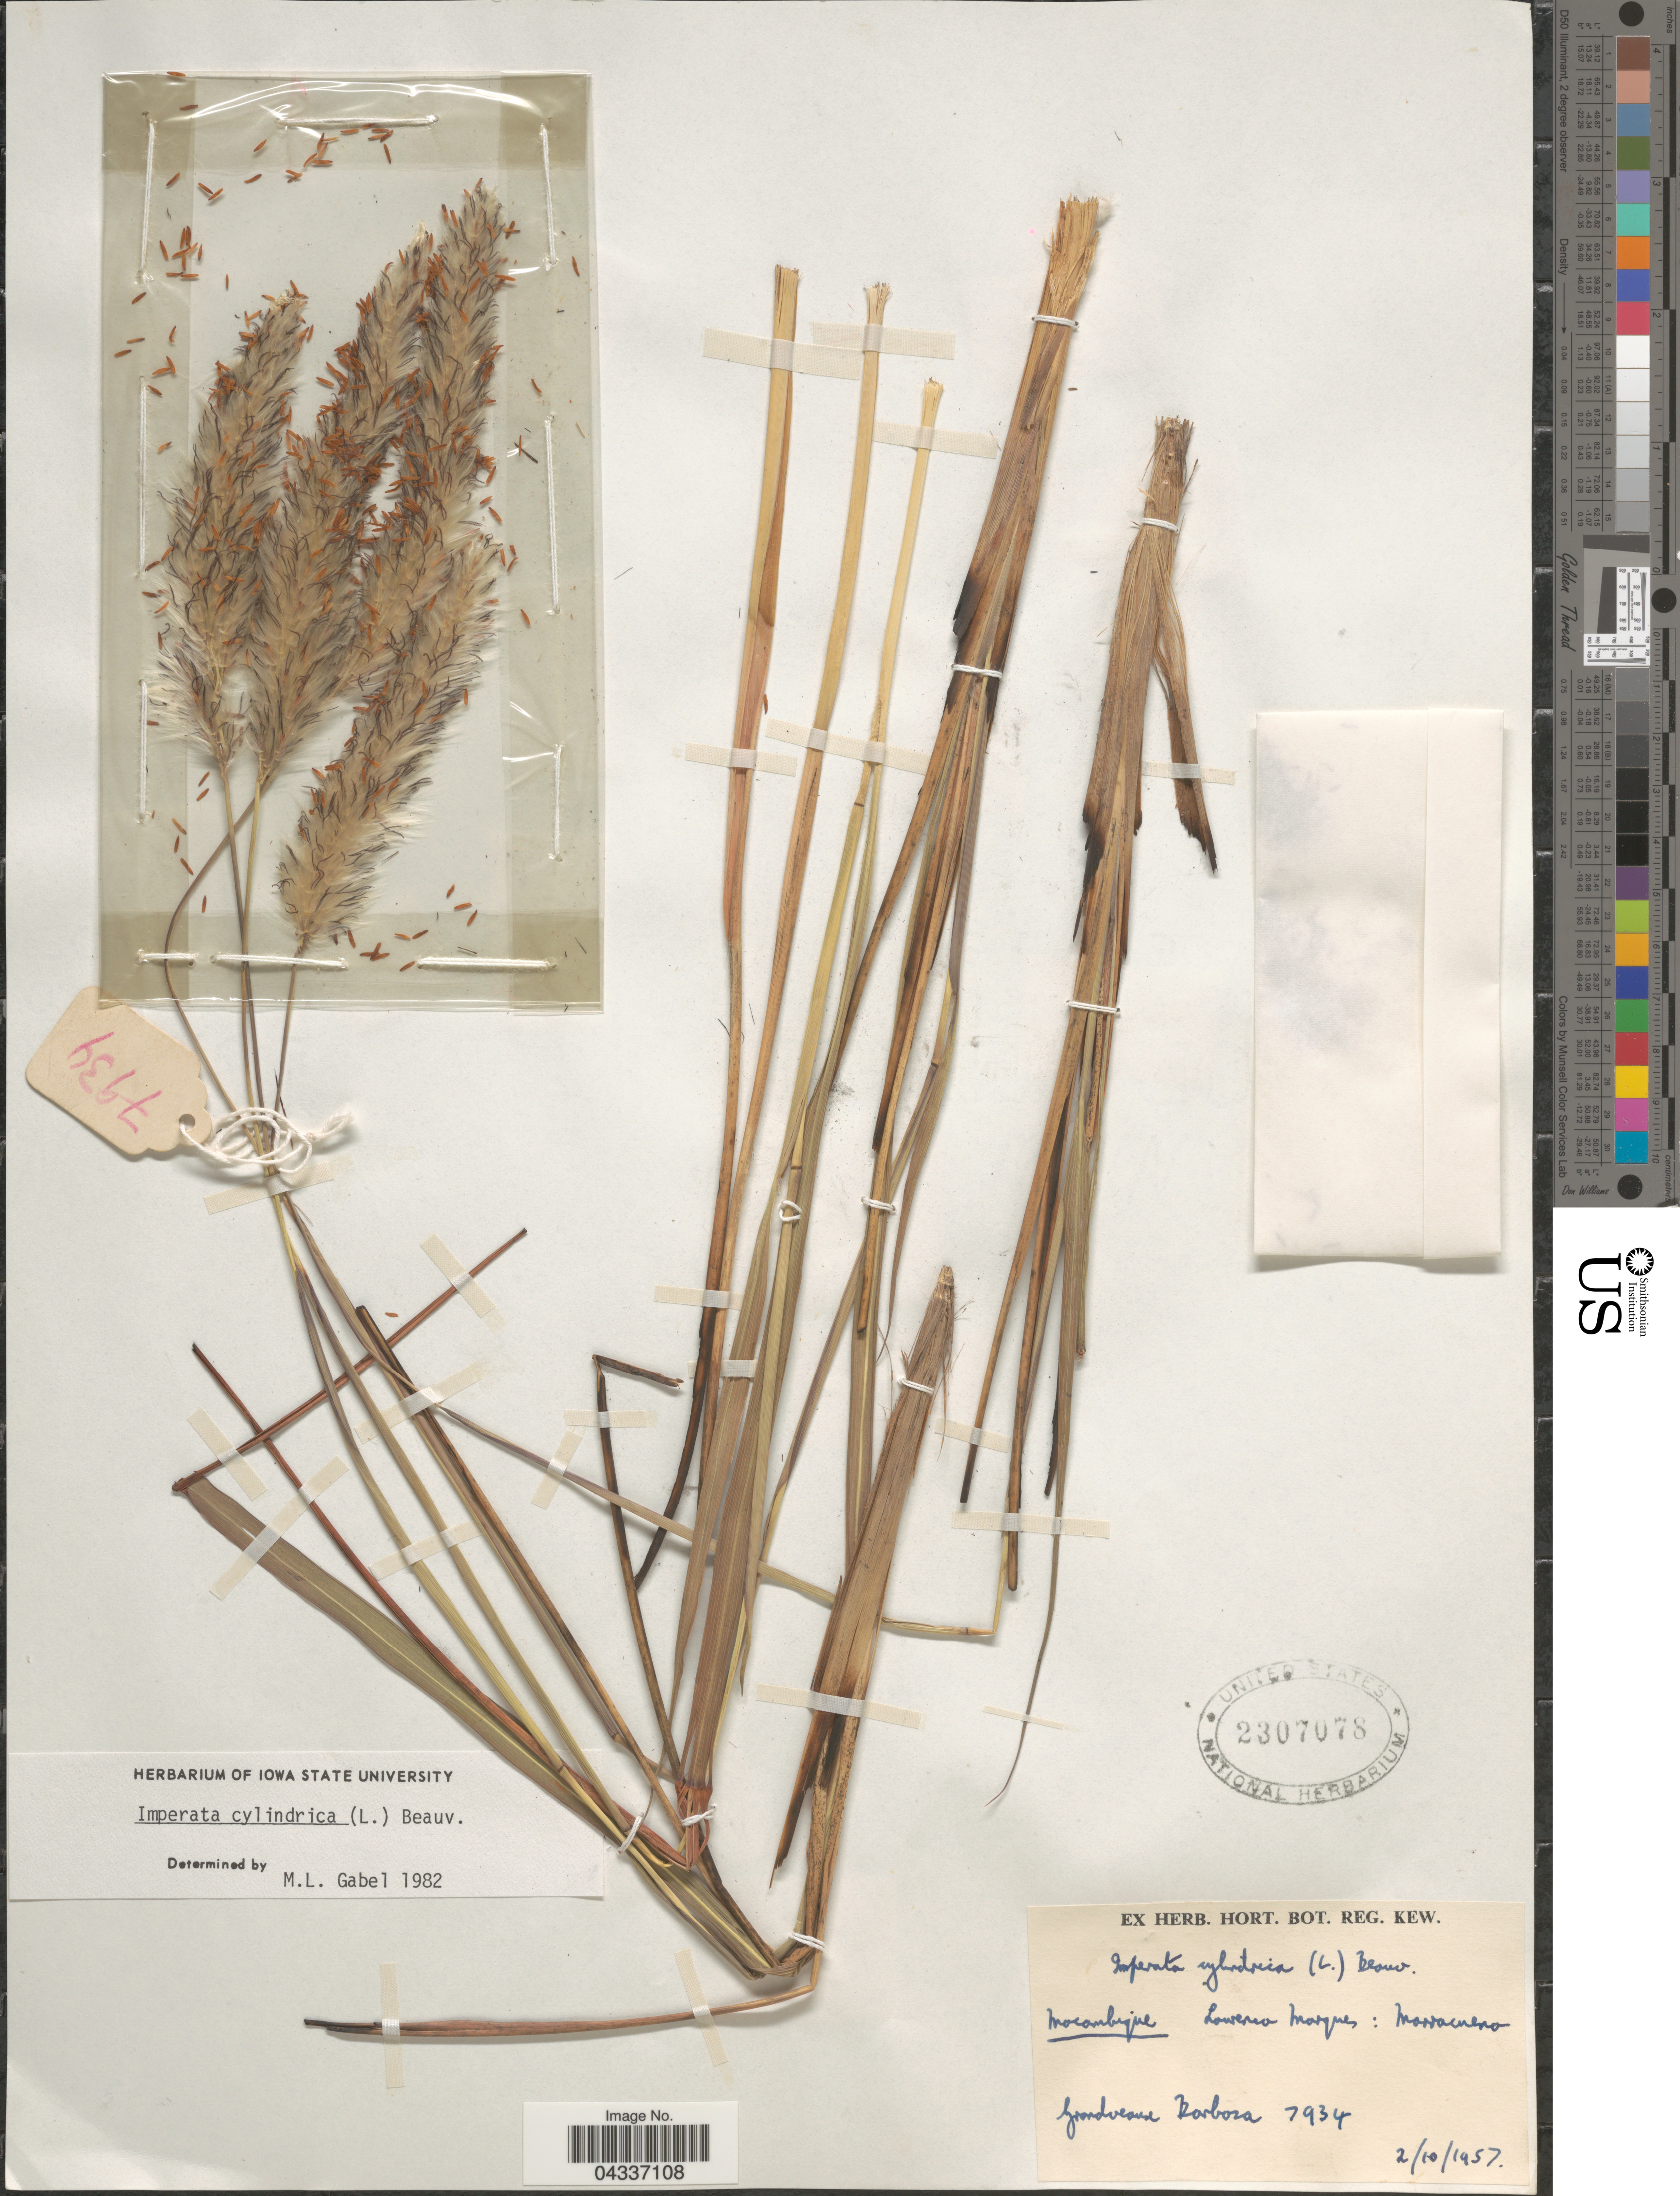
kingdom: Plantae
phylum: Tracheophyta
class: Liliopsida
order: Poales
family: Poaceae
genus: Imperata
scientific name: Imperata cylindrica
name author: (L.) P. Beauv.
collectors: G. Barbosa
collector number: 7934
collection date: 1957-10-02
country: Mozambique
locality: Lourenço Marques: Marracuene.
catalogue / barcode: US 2307078